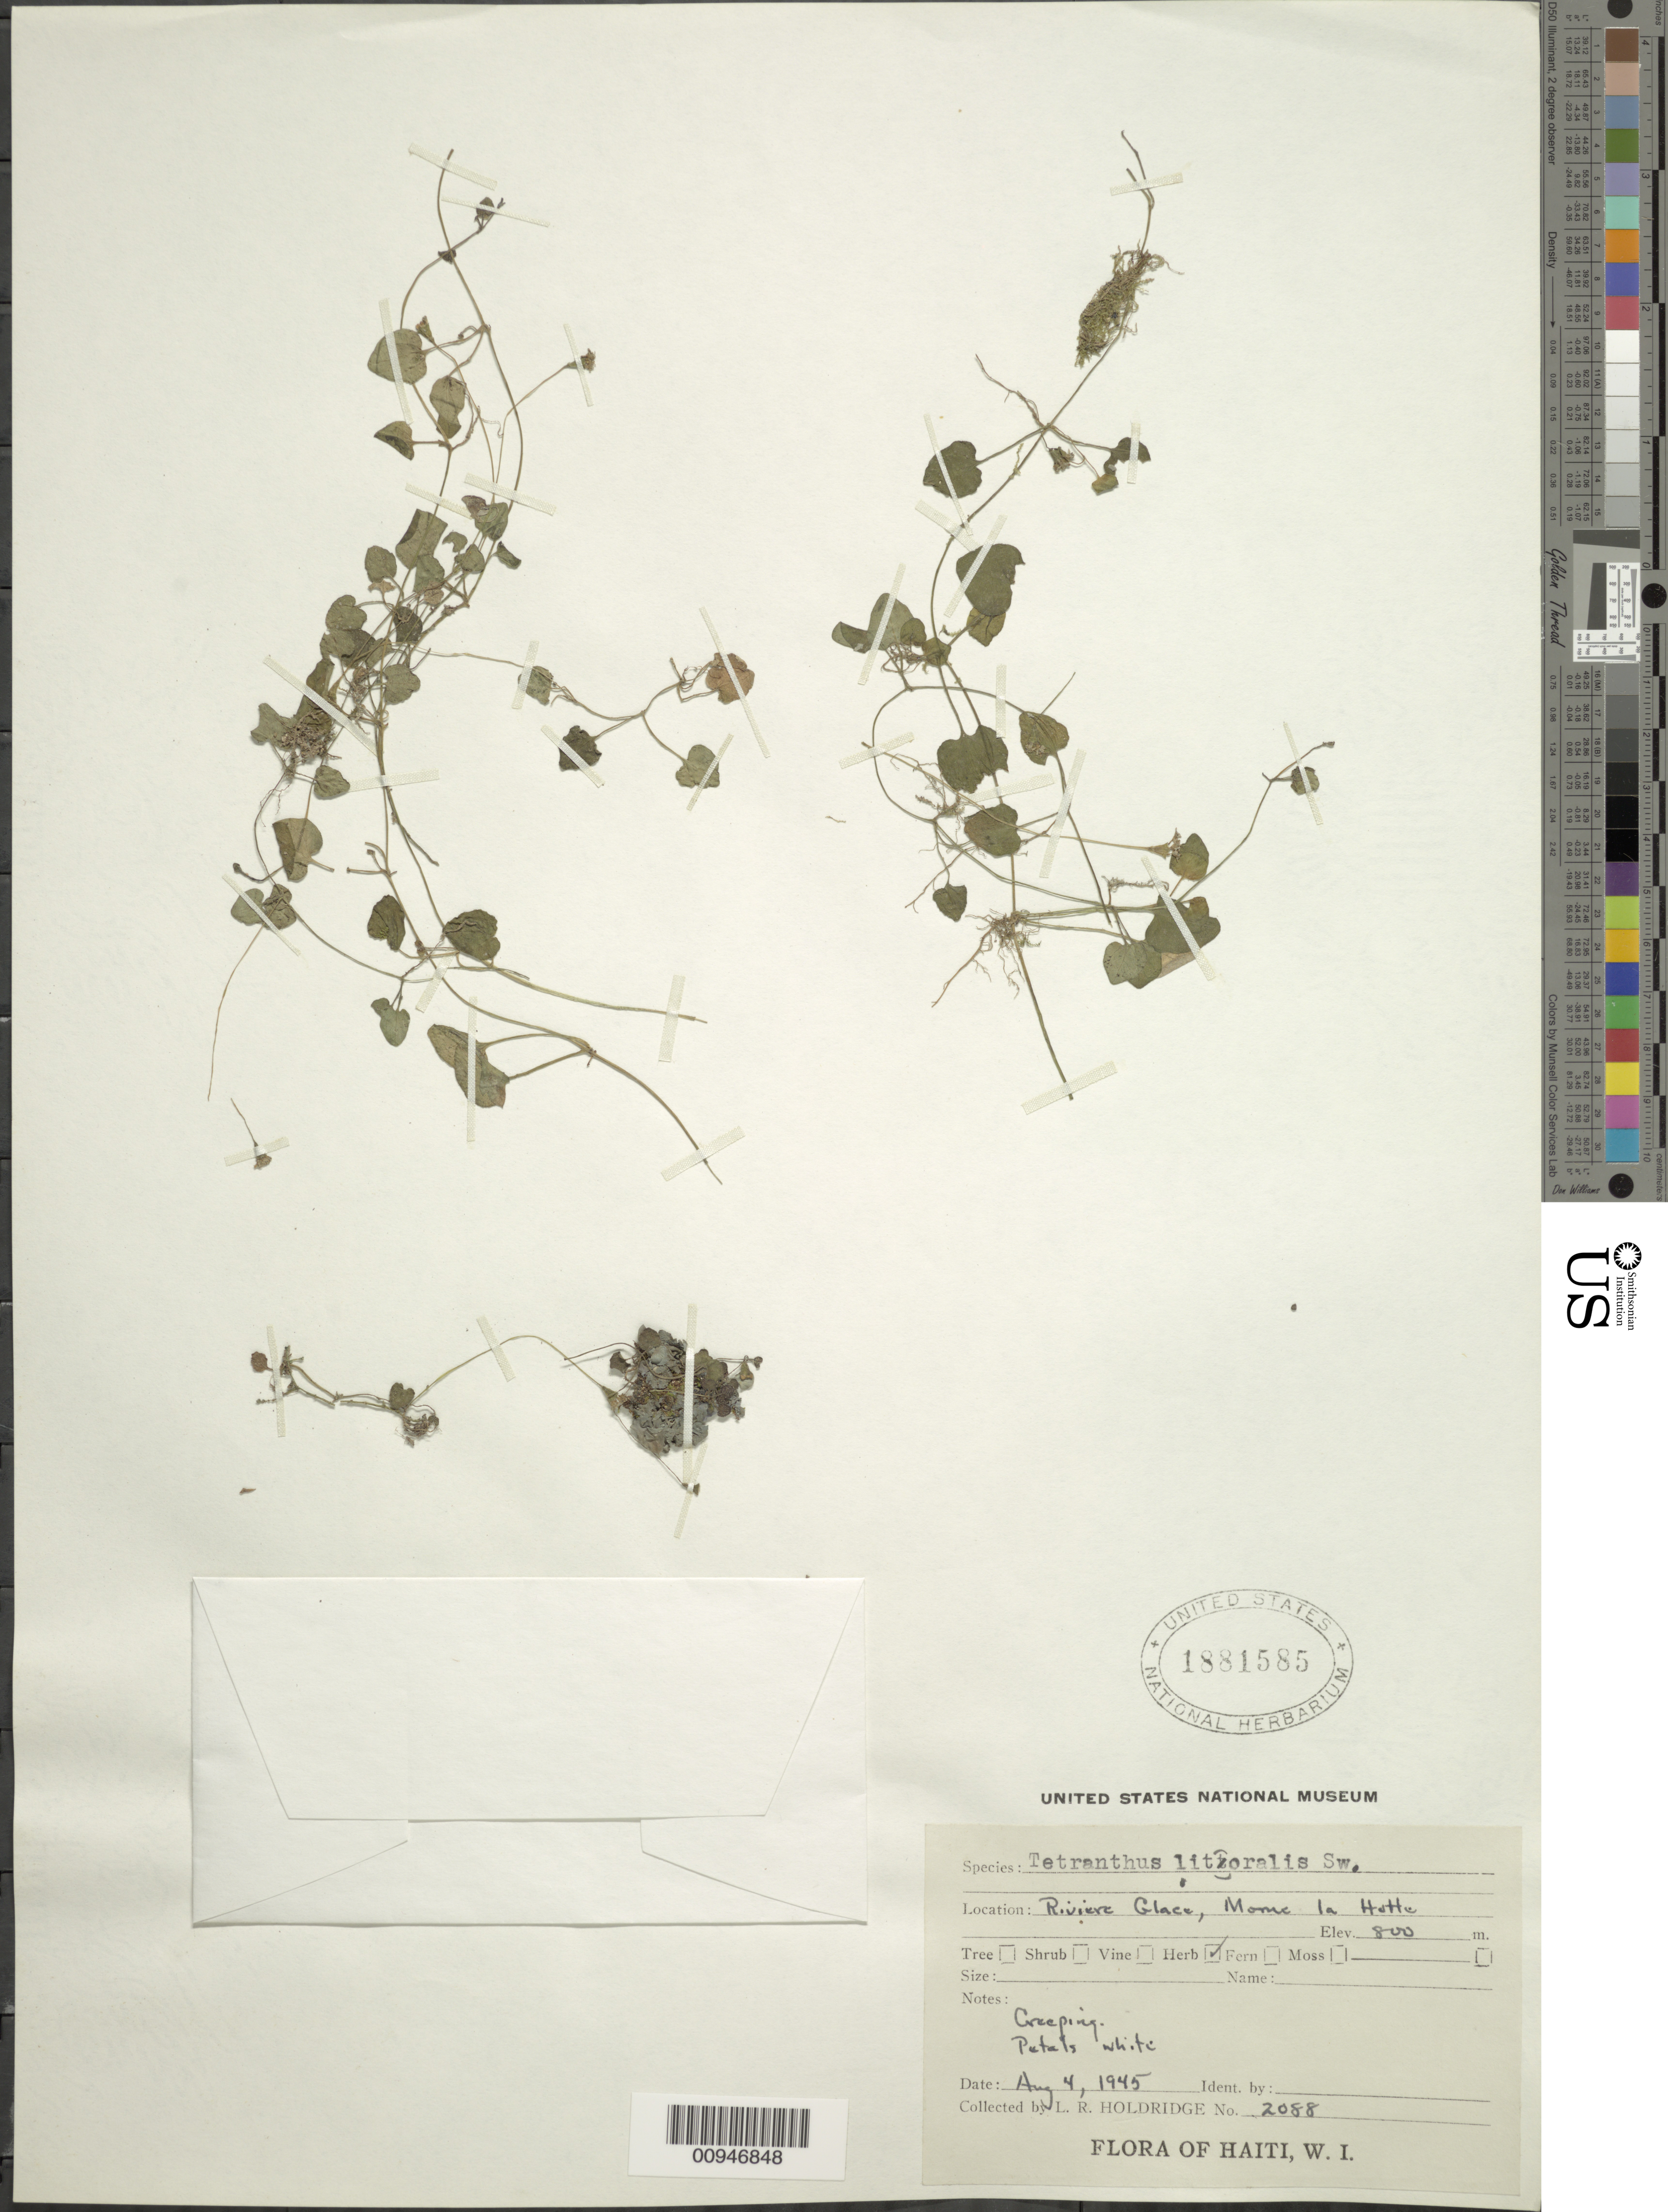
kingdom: Plantae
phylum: Tracheophyta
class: Magnoliopsida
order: Asterales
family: Asteraceae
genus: Tetranthus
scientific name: Tetranthus littoralis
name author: Sw.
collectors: L. Holdridge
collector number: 2088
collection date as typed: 04 Aug 1945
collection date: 1945-08-04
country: Haiti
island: Hispaniola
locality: Riviere Glace, Morne la Hotte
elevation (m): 800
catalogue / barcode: US 1881585